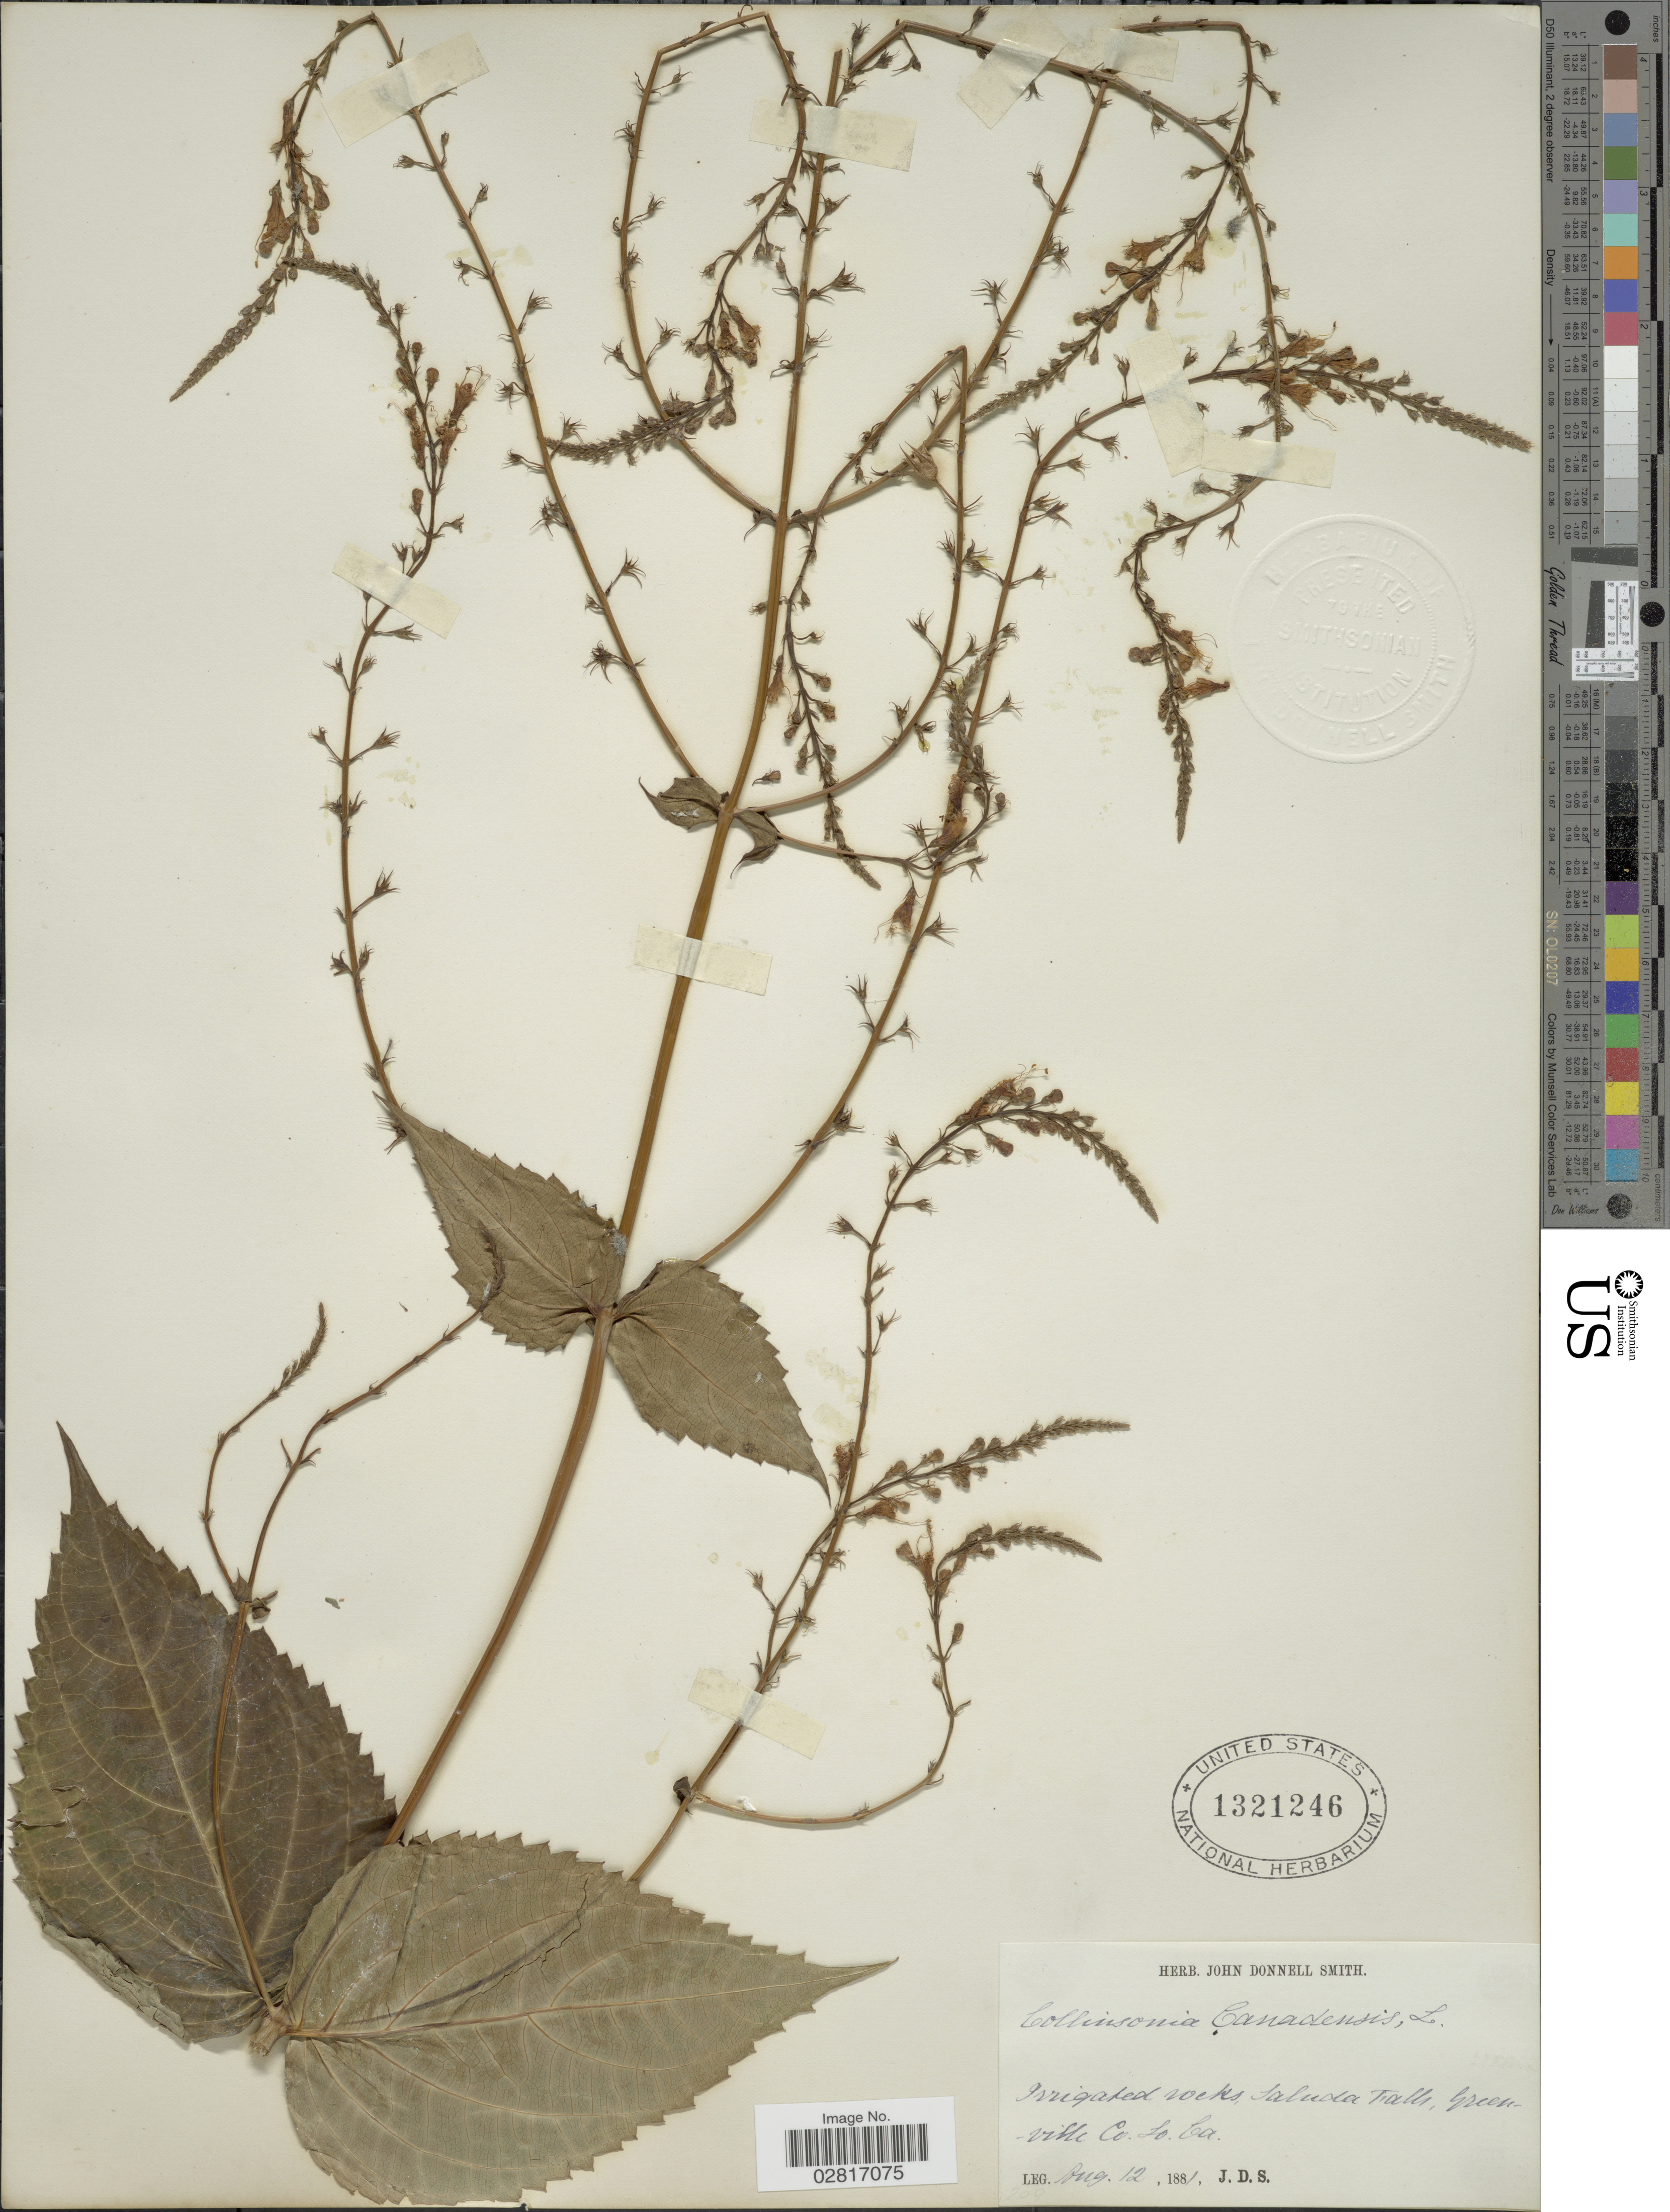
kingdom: Plantae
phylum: Tracheophyta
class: Magnoliopsida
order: Lamiales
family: Lamiaceae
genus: Collinsonia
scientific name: Collinsonia canadensis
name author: L.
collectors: J. Donnell Smith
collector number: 209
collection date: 1881-08-12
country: United States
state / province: South Carolina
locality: Saluda Falls, Greenville Co.,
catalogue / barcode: US 1321246